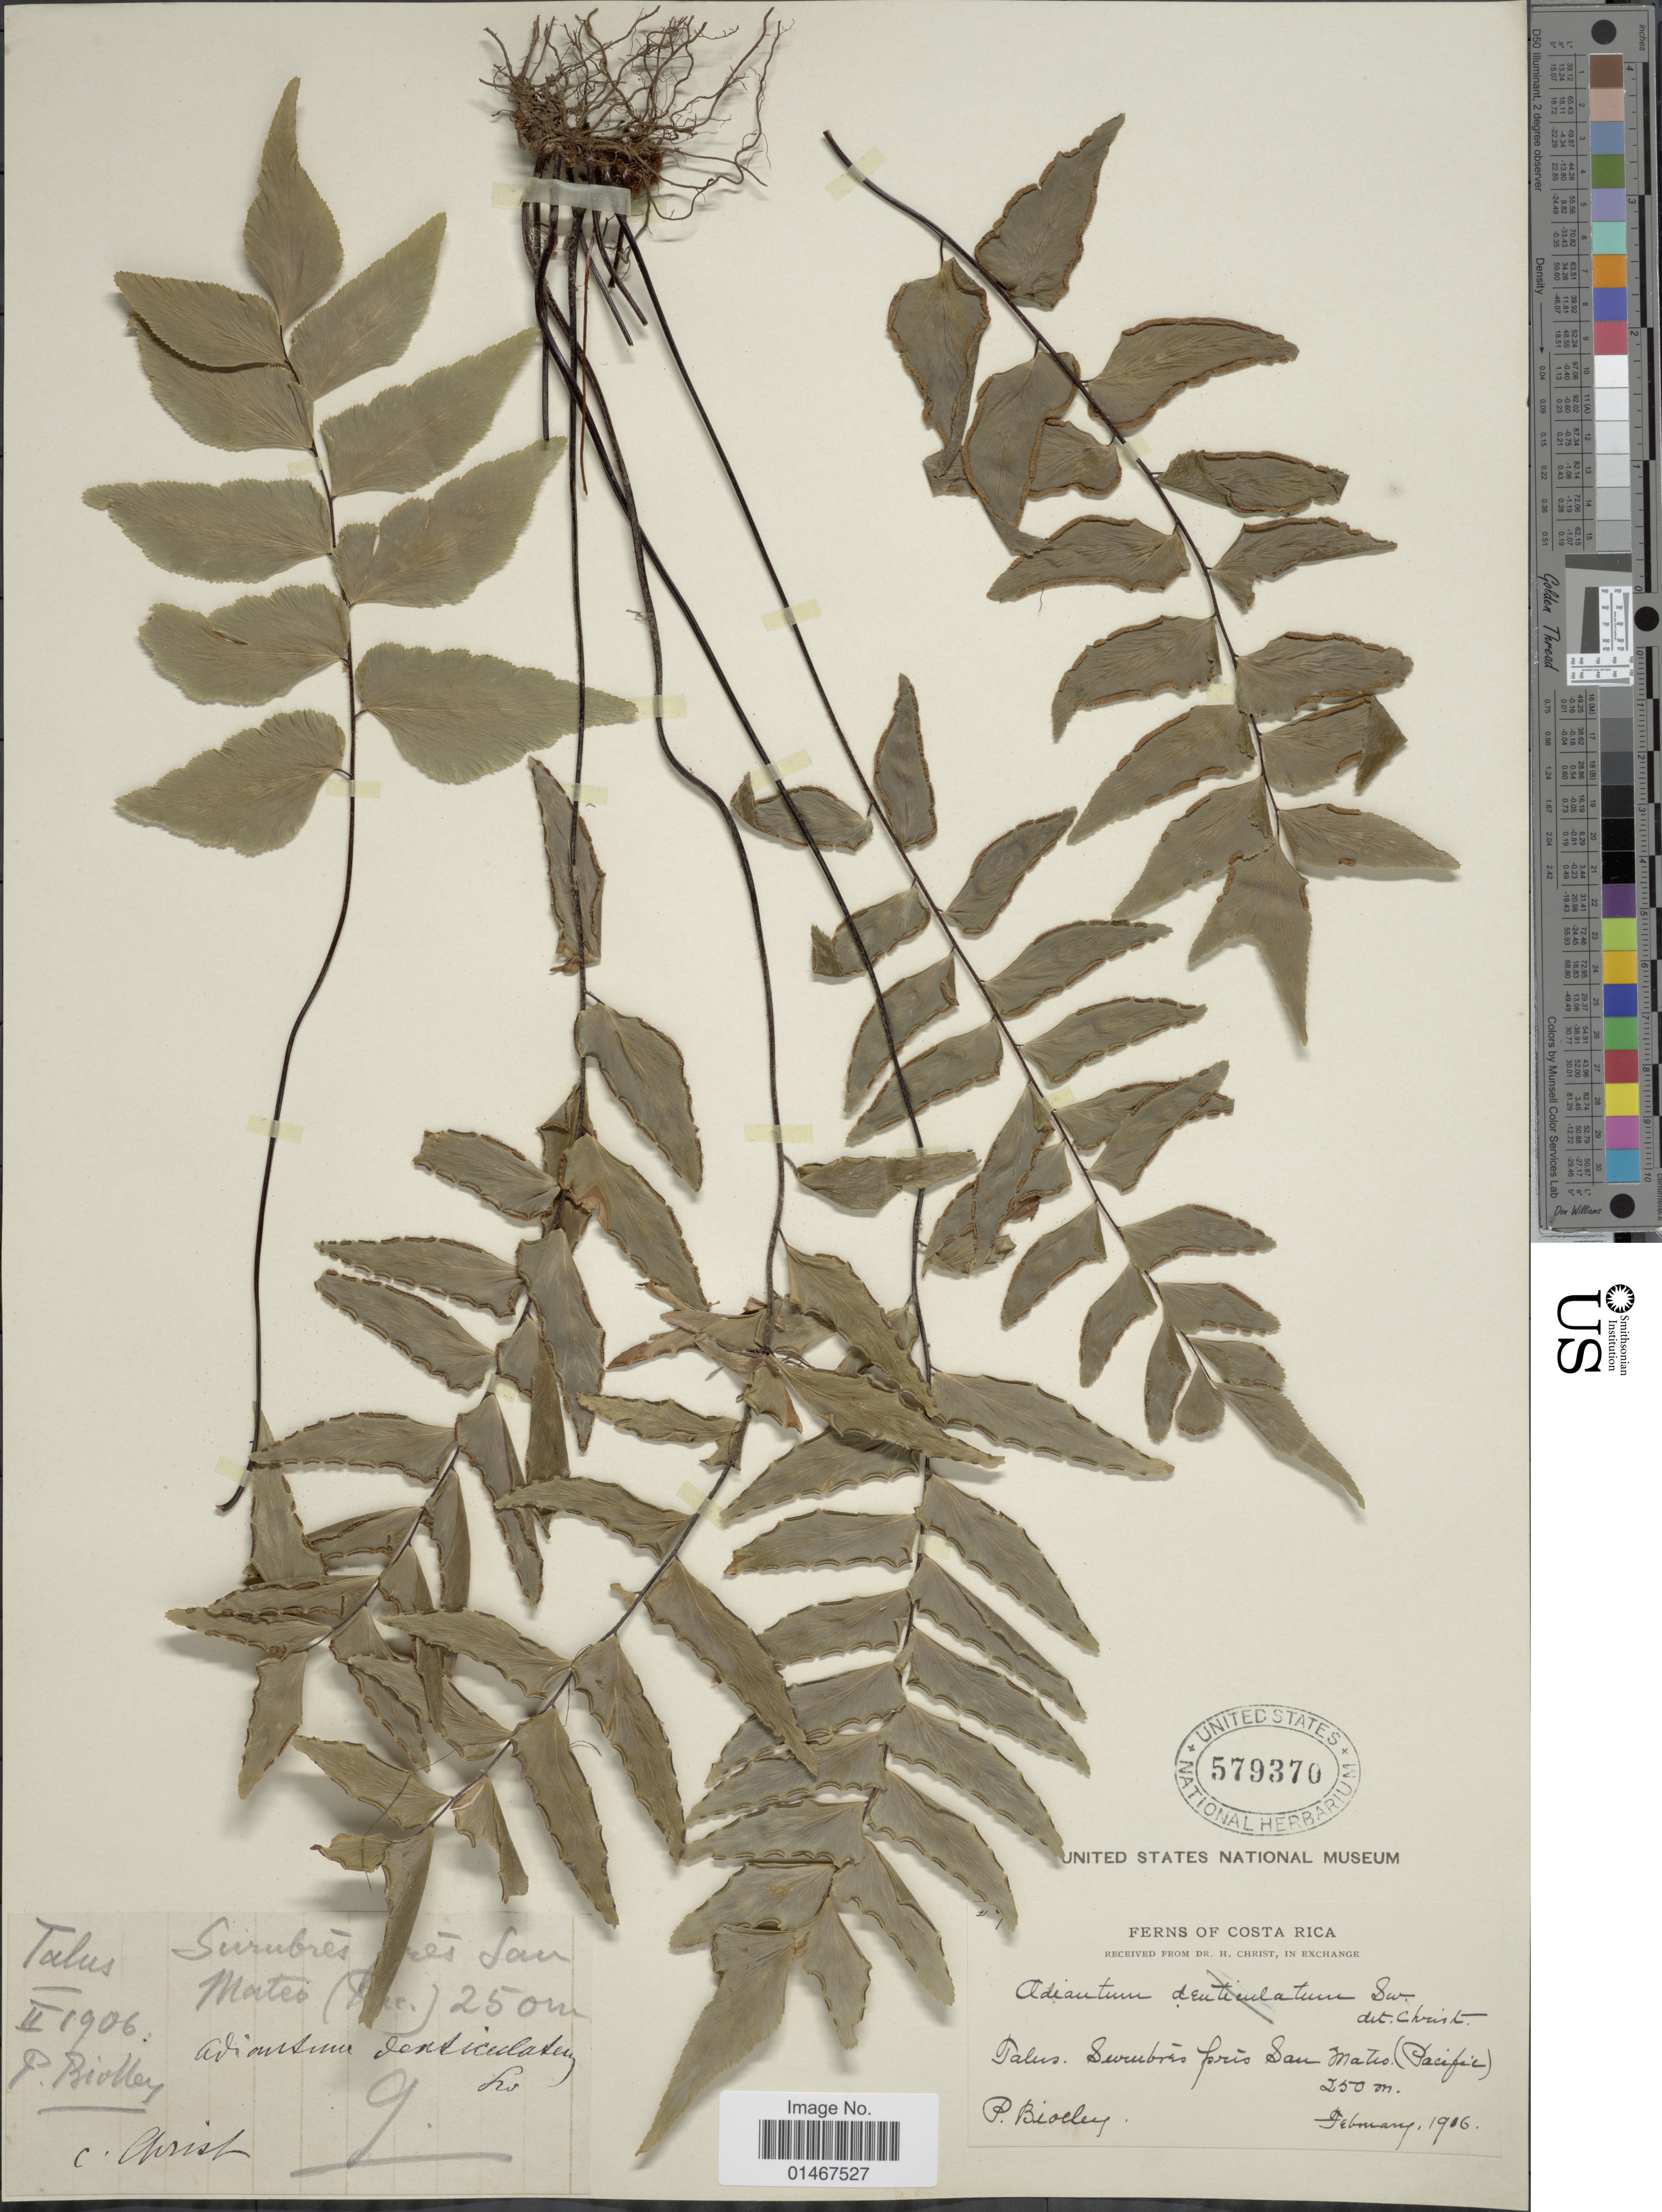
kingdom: Plantae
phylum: Tracheophyta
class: Polypodiopsida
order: Polypodiales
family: Pteridaceae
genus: Adiantum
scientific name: Adiantum petiolatum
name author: Desv.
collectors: P. Biolley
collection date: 1906-02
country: Costa Rica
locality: Talus. Surubrus pres San Mateo (Pacific).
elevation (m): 250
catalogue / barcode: US 579370